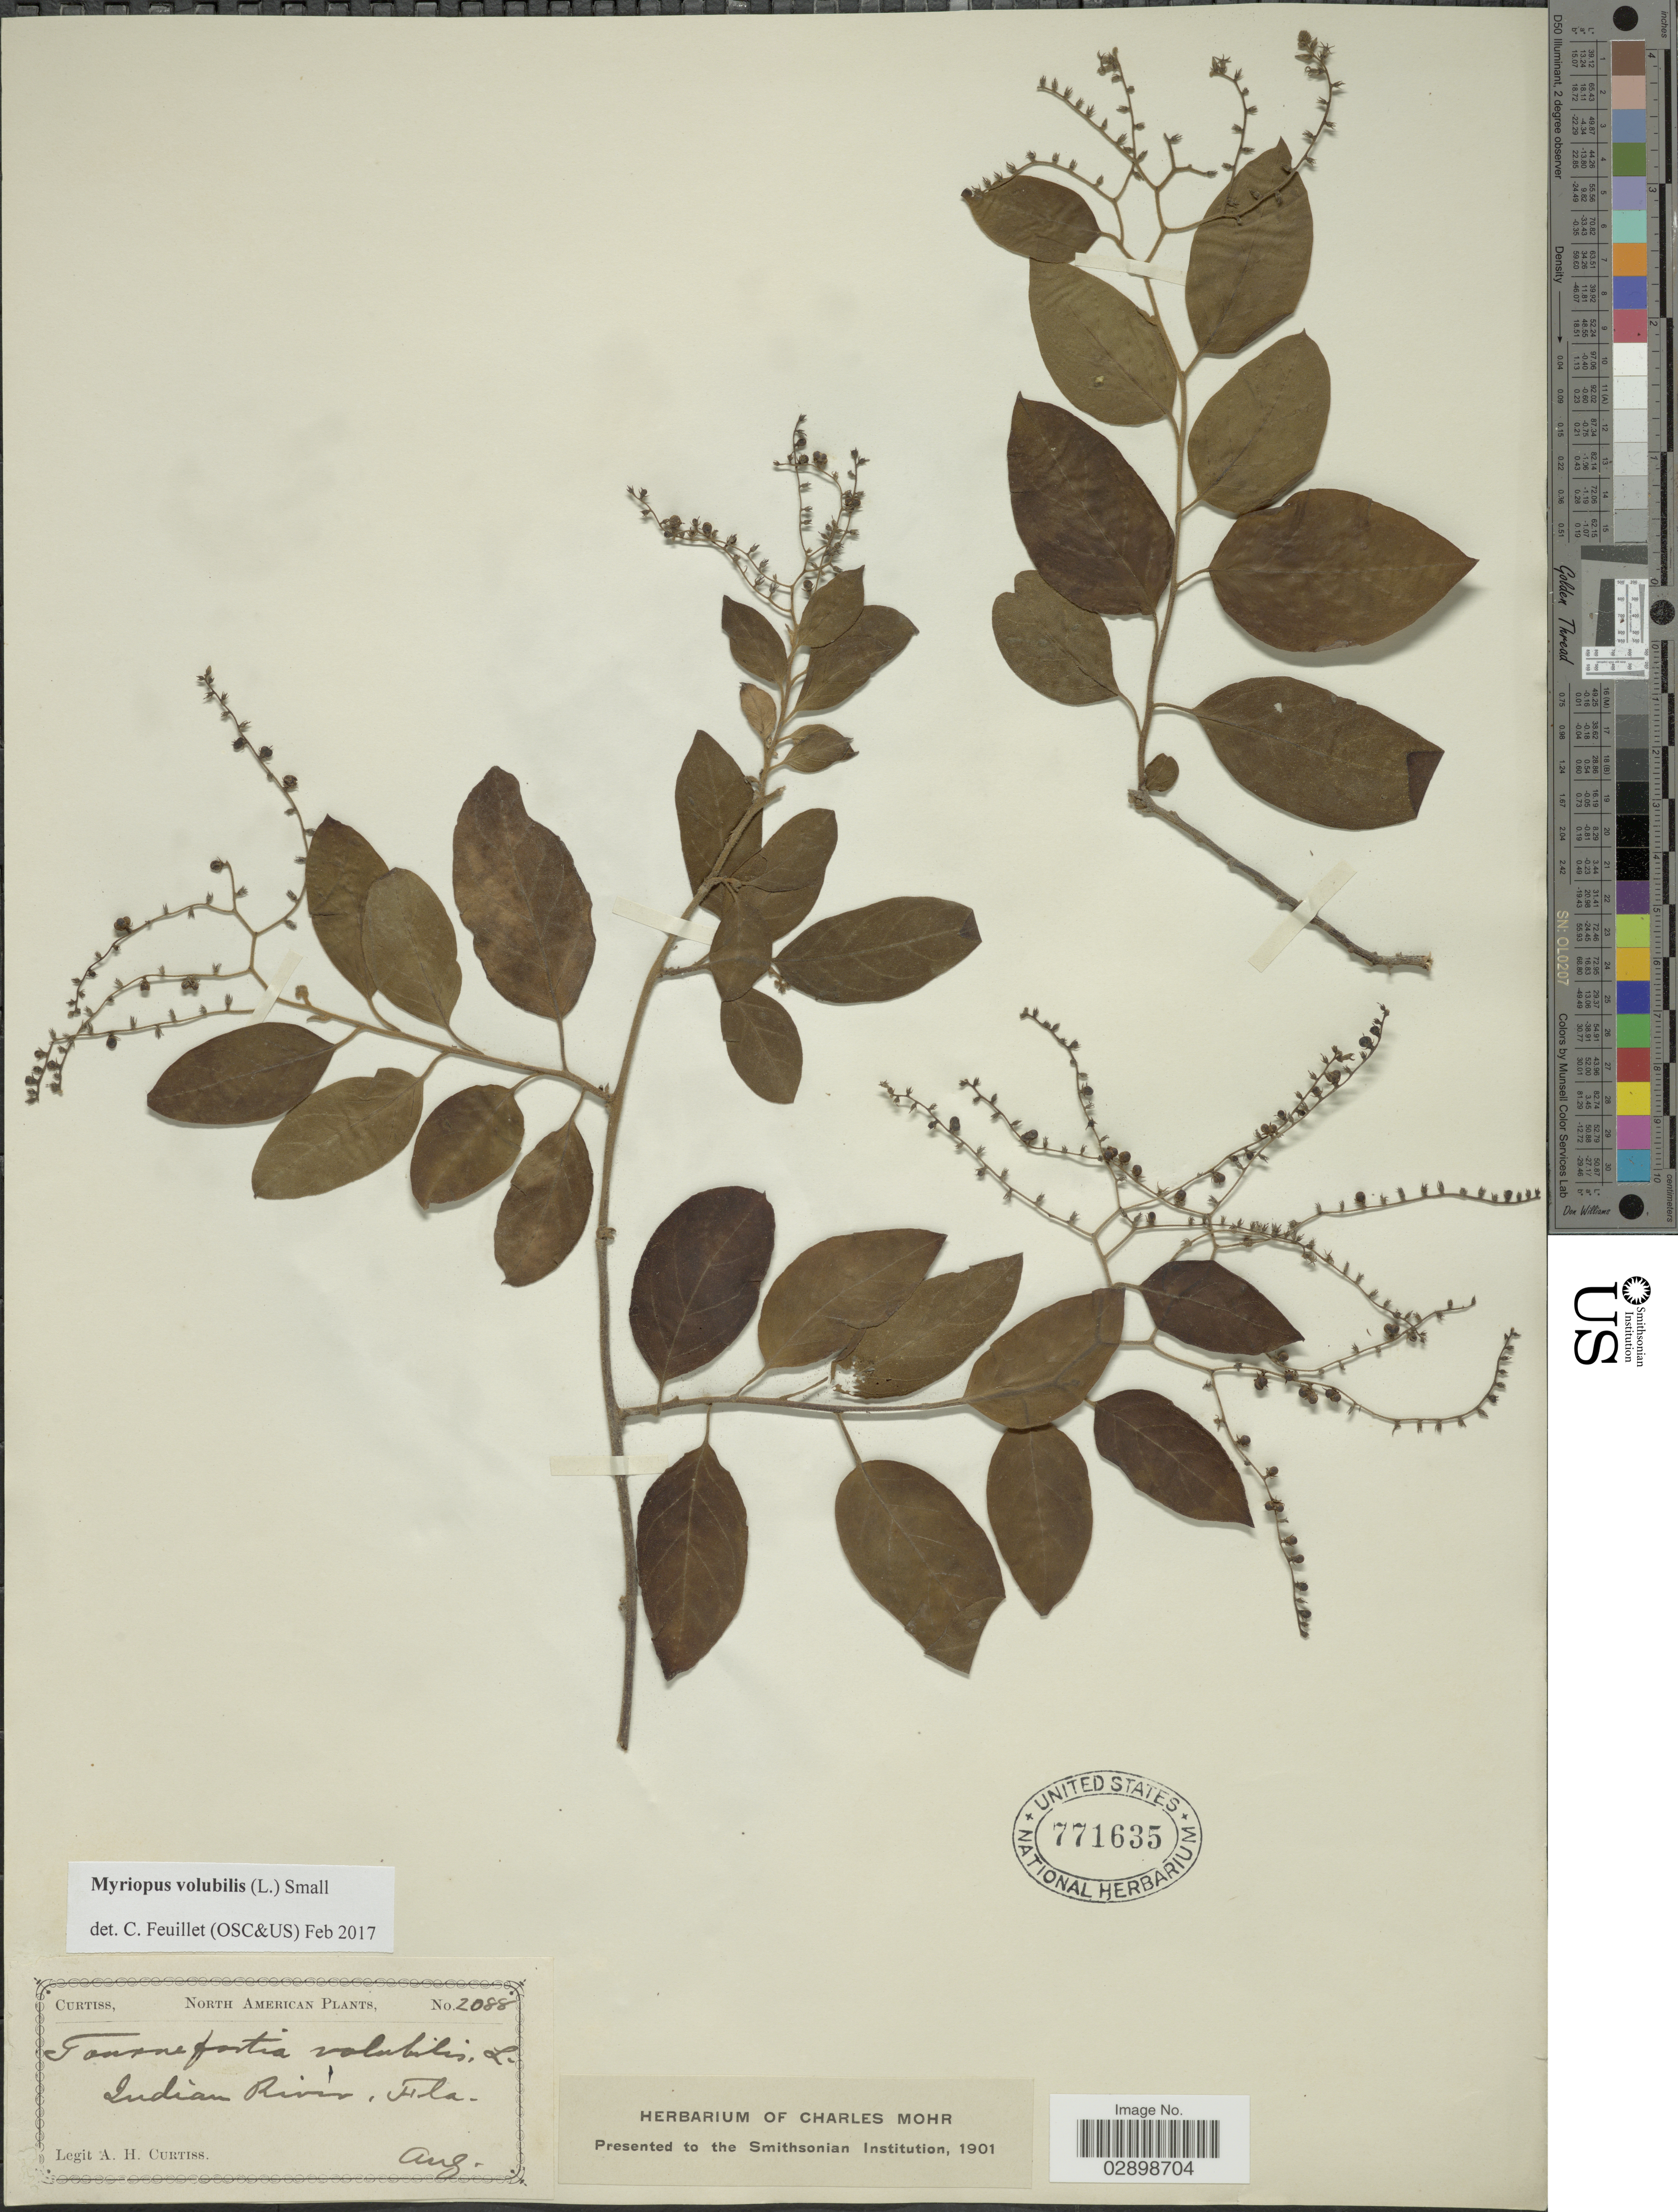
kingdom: Plantae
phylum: Tracheophyta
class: Magnoliopsida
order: Boraginales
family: Heliotropiaceae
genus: Myriopus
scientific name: Myriopus volubilis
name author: (L.) Small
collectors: A. H. Curtiss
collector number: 2088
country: United States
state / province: Florida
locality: Indian River, Fla.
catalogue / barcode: US 771635